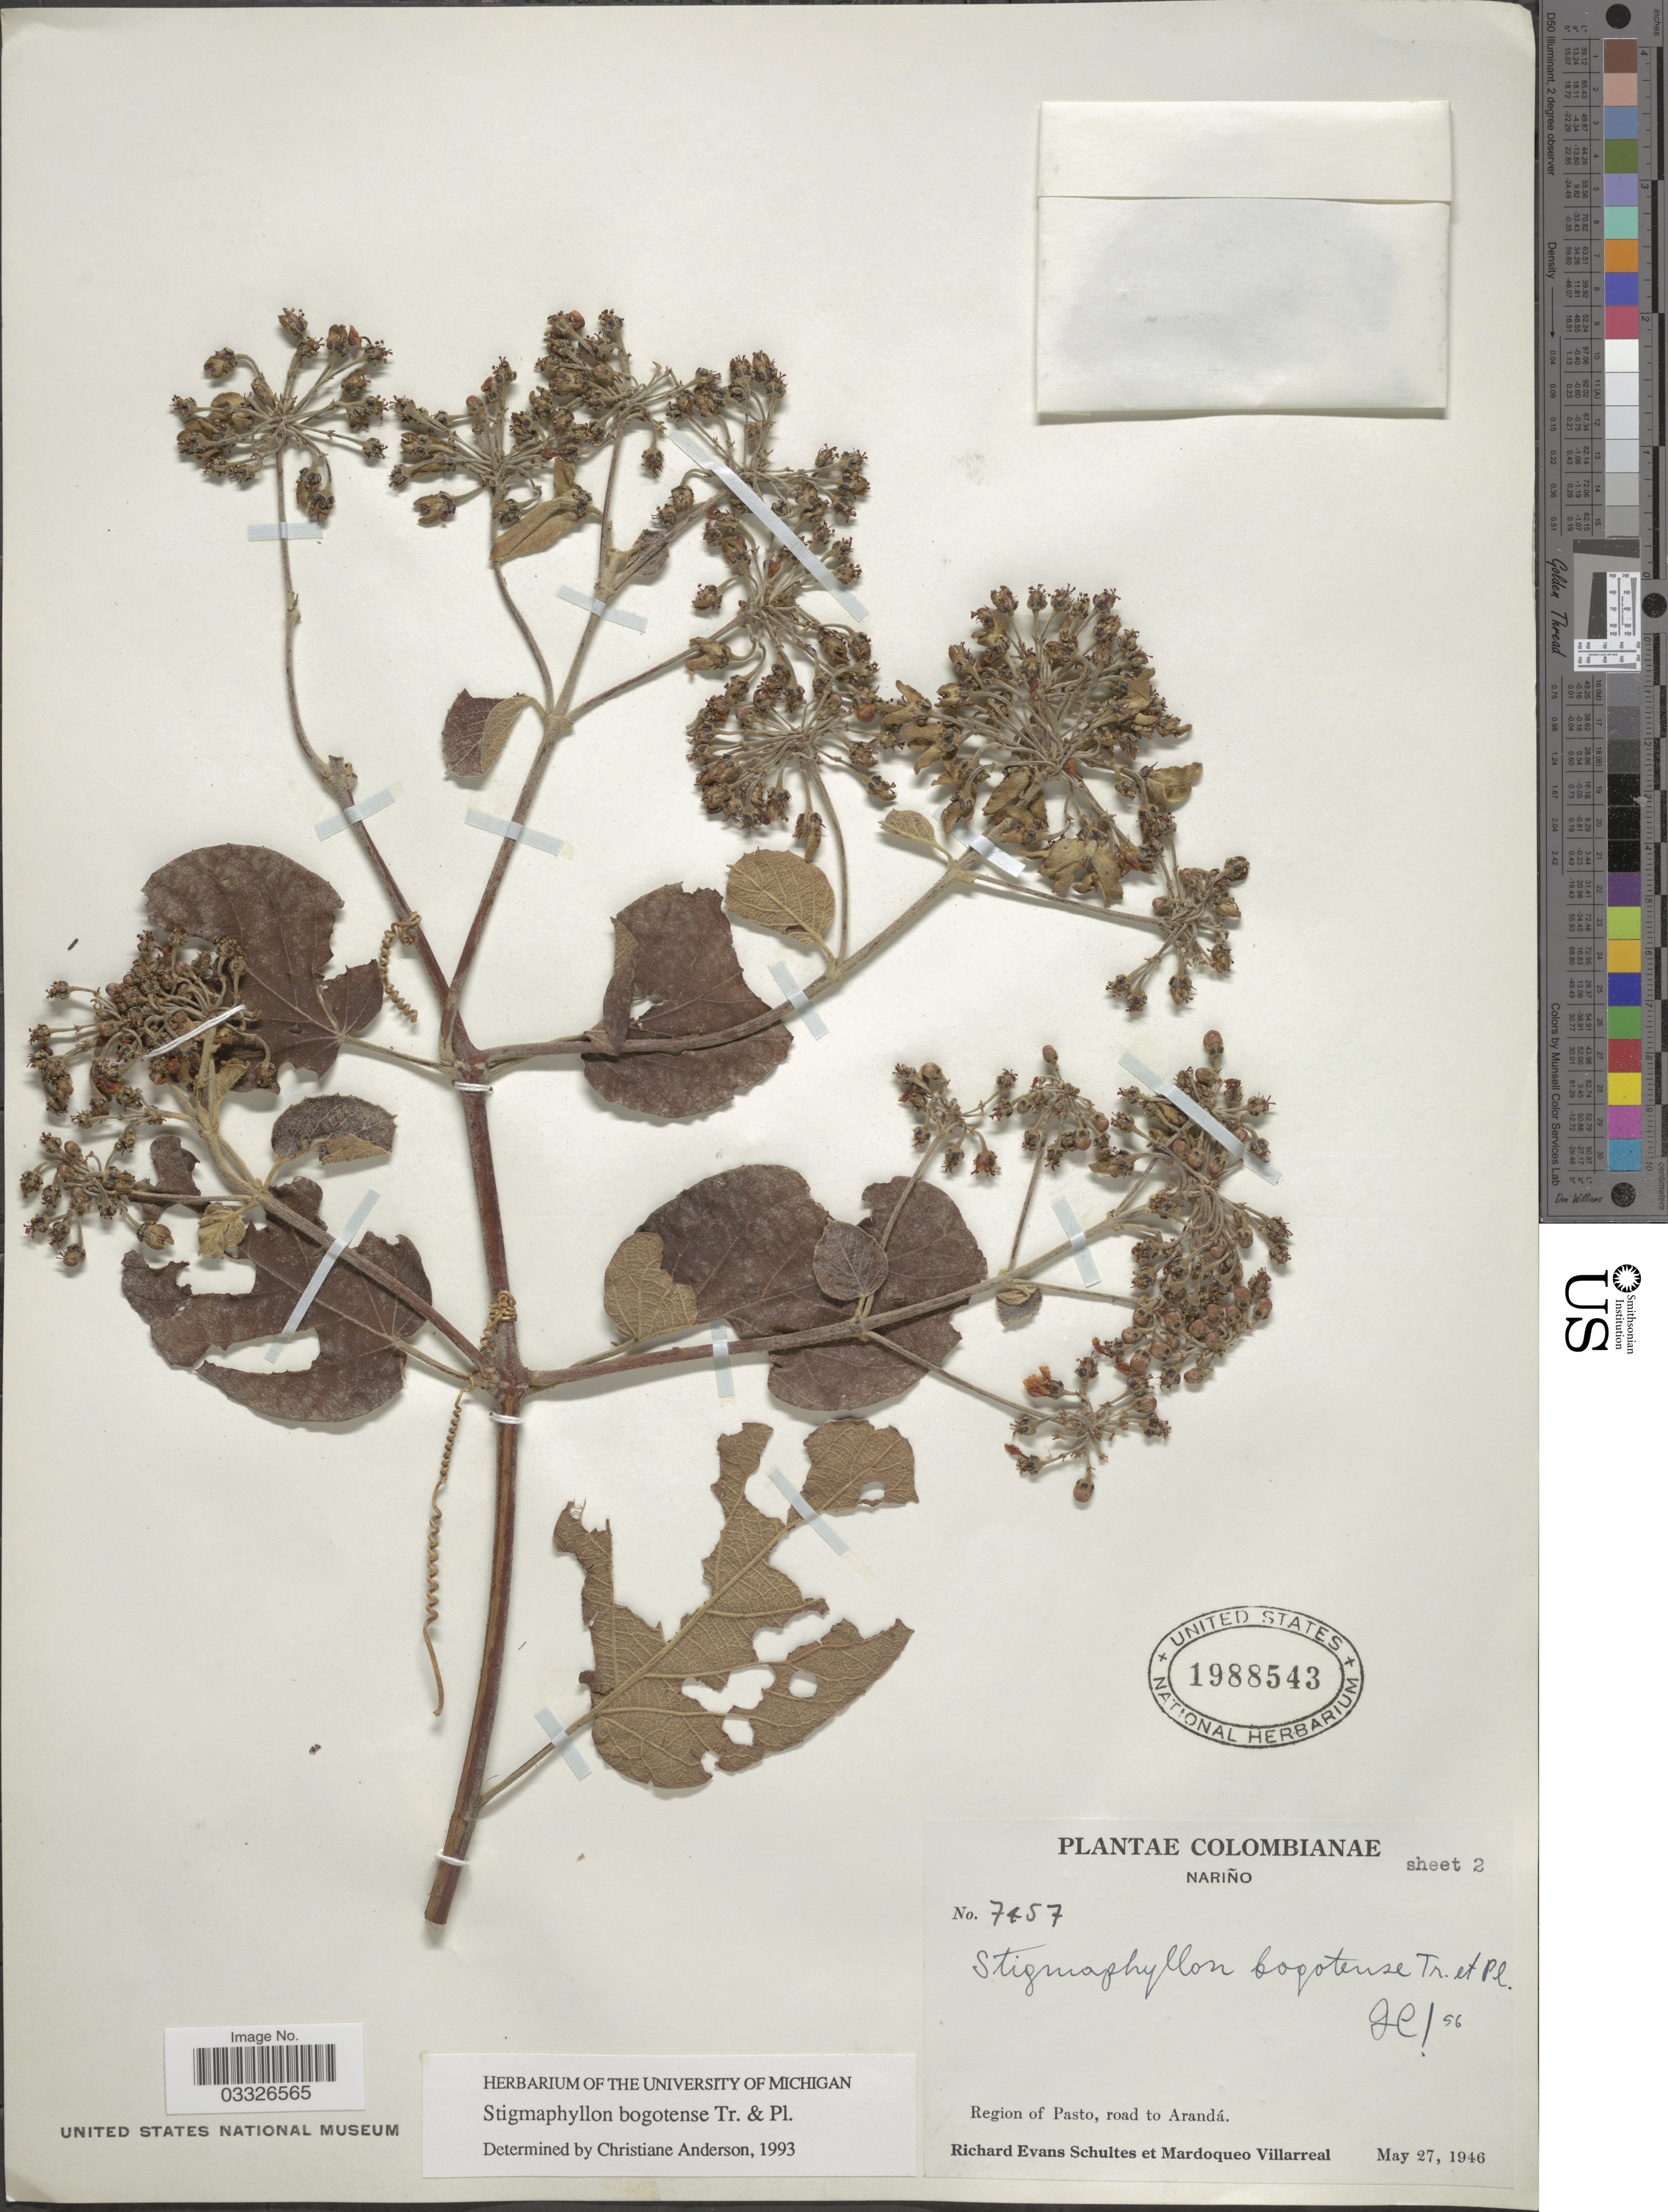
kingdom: Plantae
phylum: Tracheophyta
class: Magnoliopsida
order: Malpighiales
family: Malpighiaceae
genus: Stigmaphyllon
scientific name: Stigmaphyllon bogotense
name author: Triana & Planch.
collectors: R. E. Schultes & M. Villarreal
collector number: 7457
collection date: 1946-05-27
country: Colombia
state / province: Nariño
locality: Region of Pasto, road to Arandá.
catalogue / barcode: US 1988543